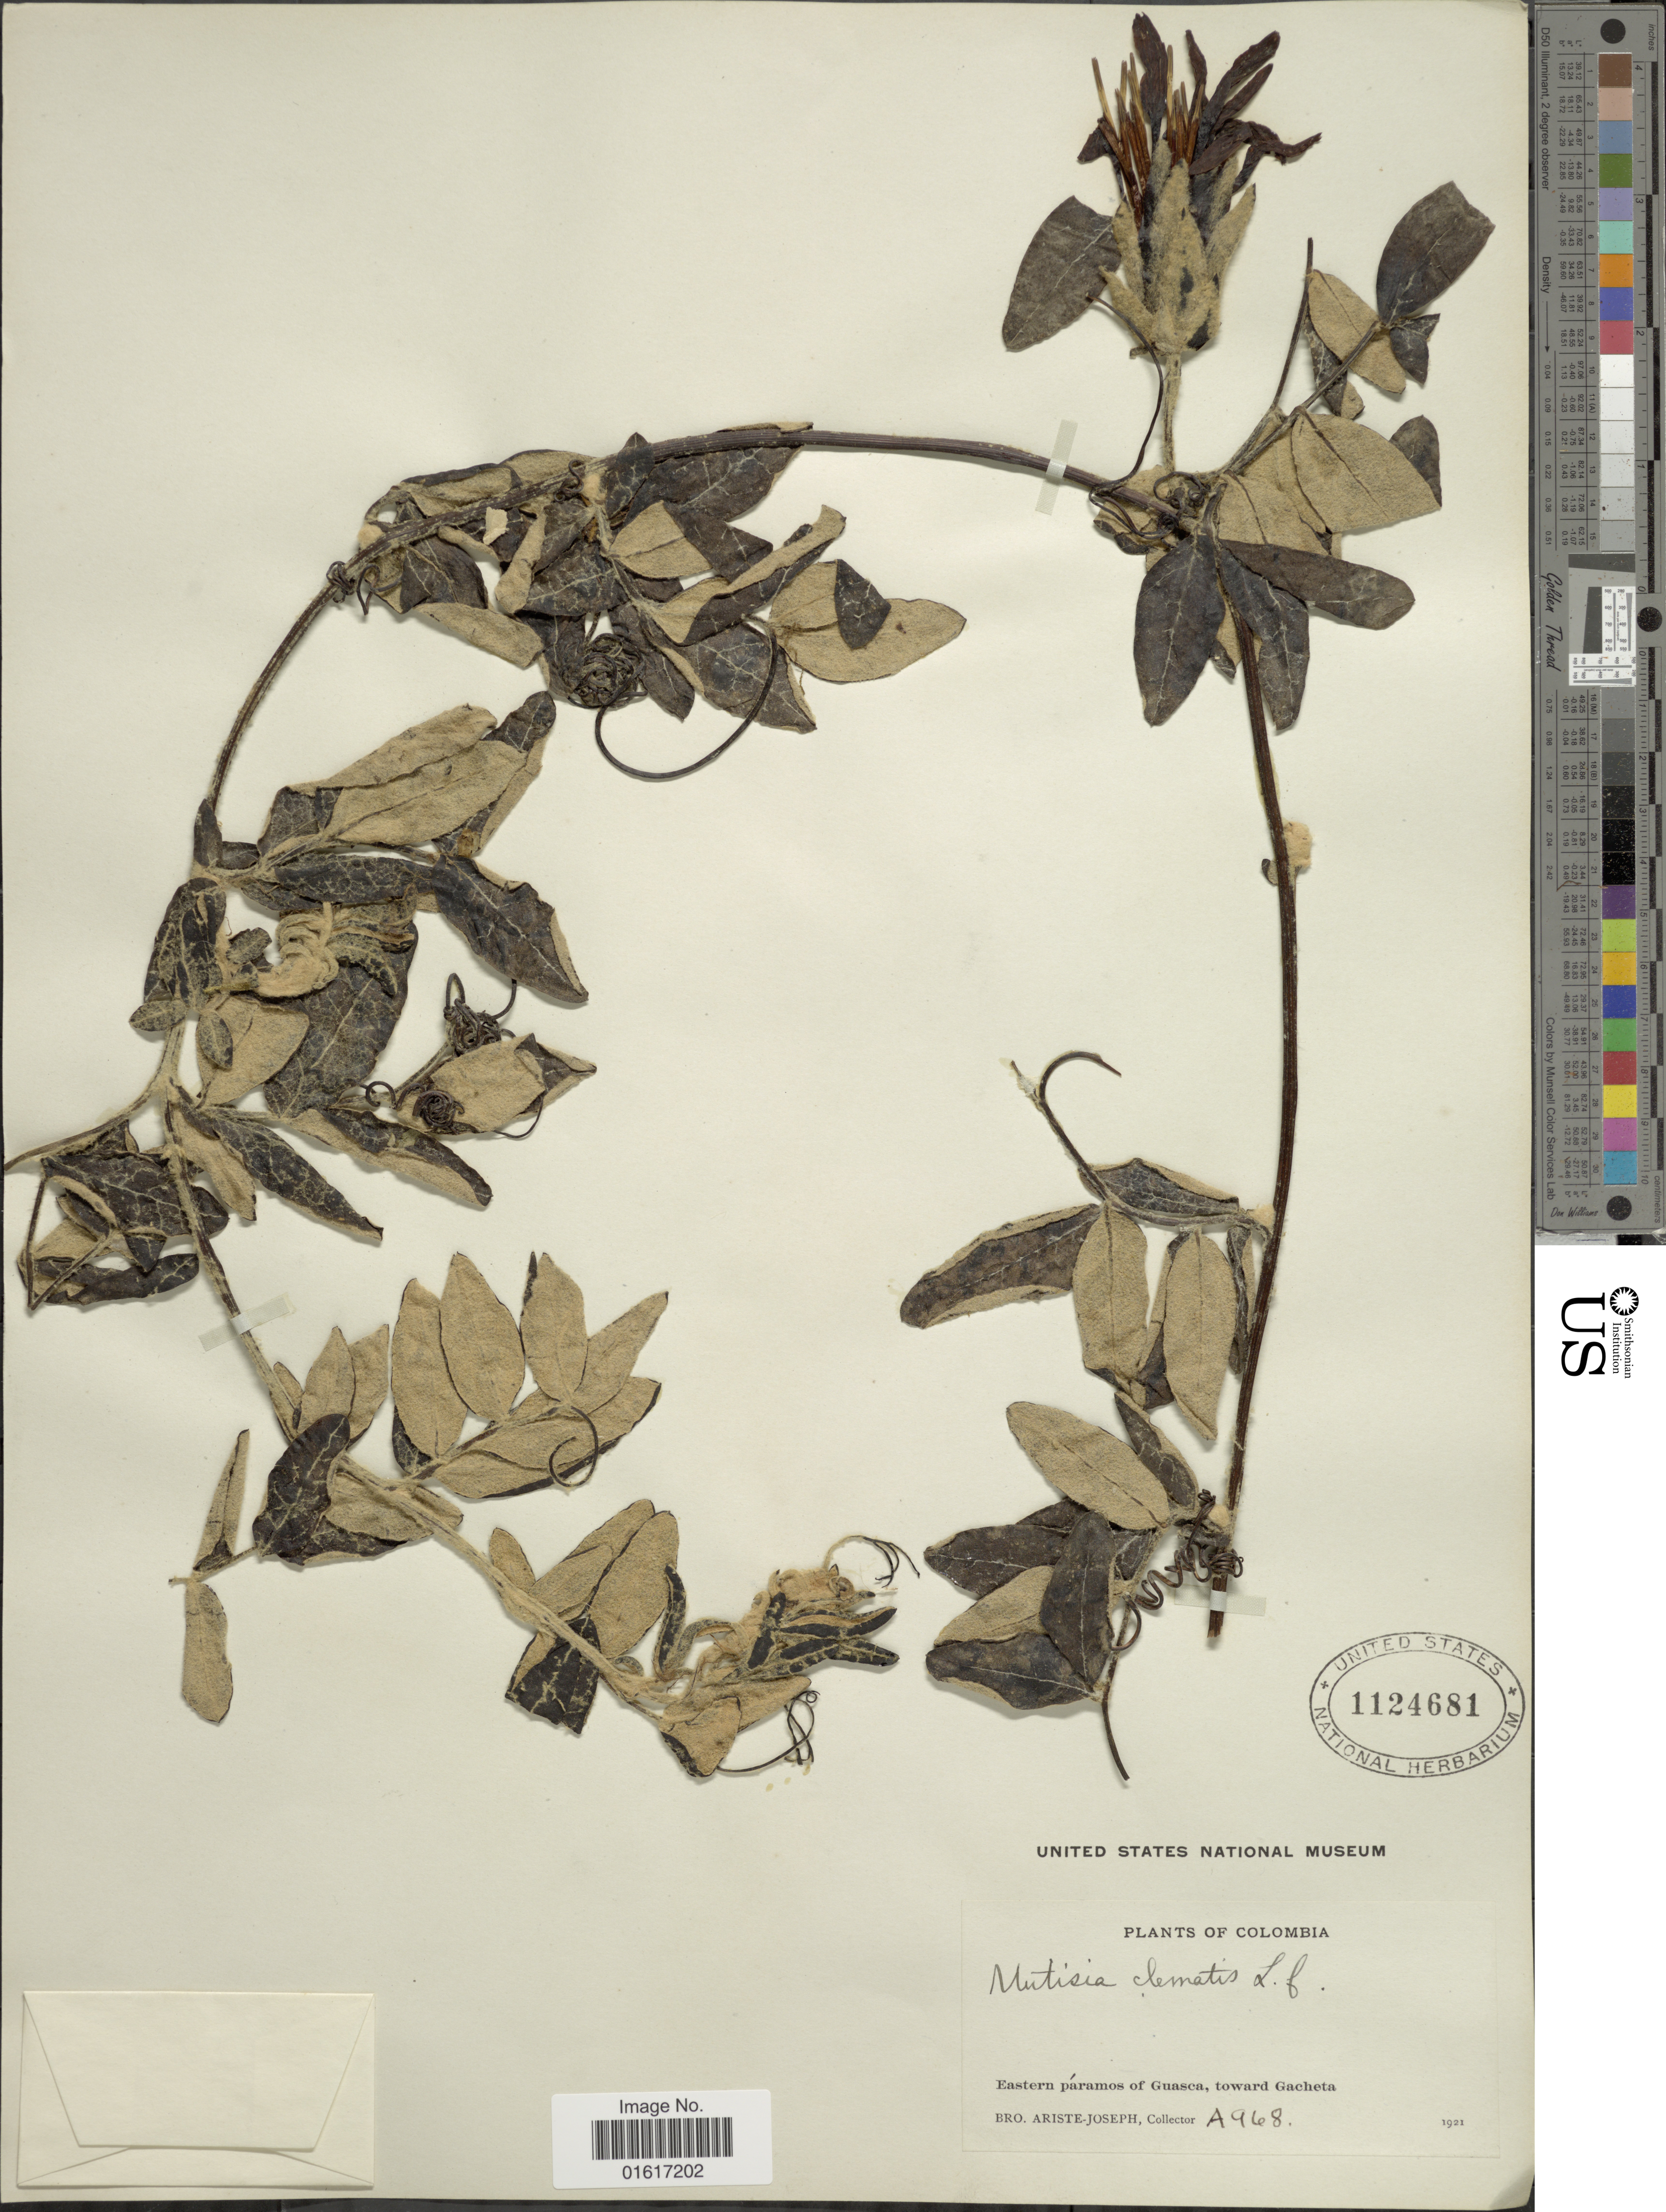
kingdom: Plantae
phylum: Tracheophyta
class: Magnoliopsida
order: Asterales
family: Asteraceae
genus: Mutisia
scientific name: Mutisia clematis var. clematis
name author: L. f.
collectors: Bro. Ariste-Joseph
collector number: A968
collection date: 1921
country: Colombia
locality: Eastern páramos of Guasca, toward Gacheta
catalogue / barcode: US 1124681